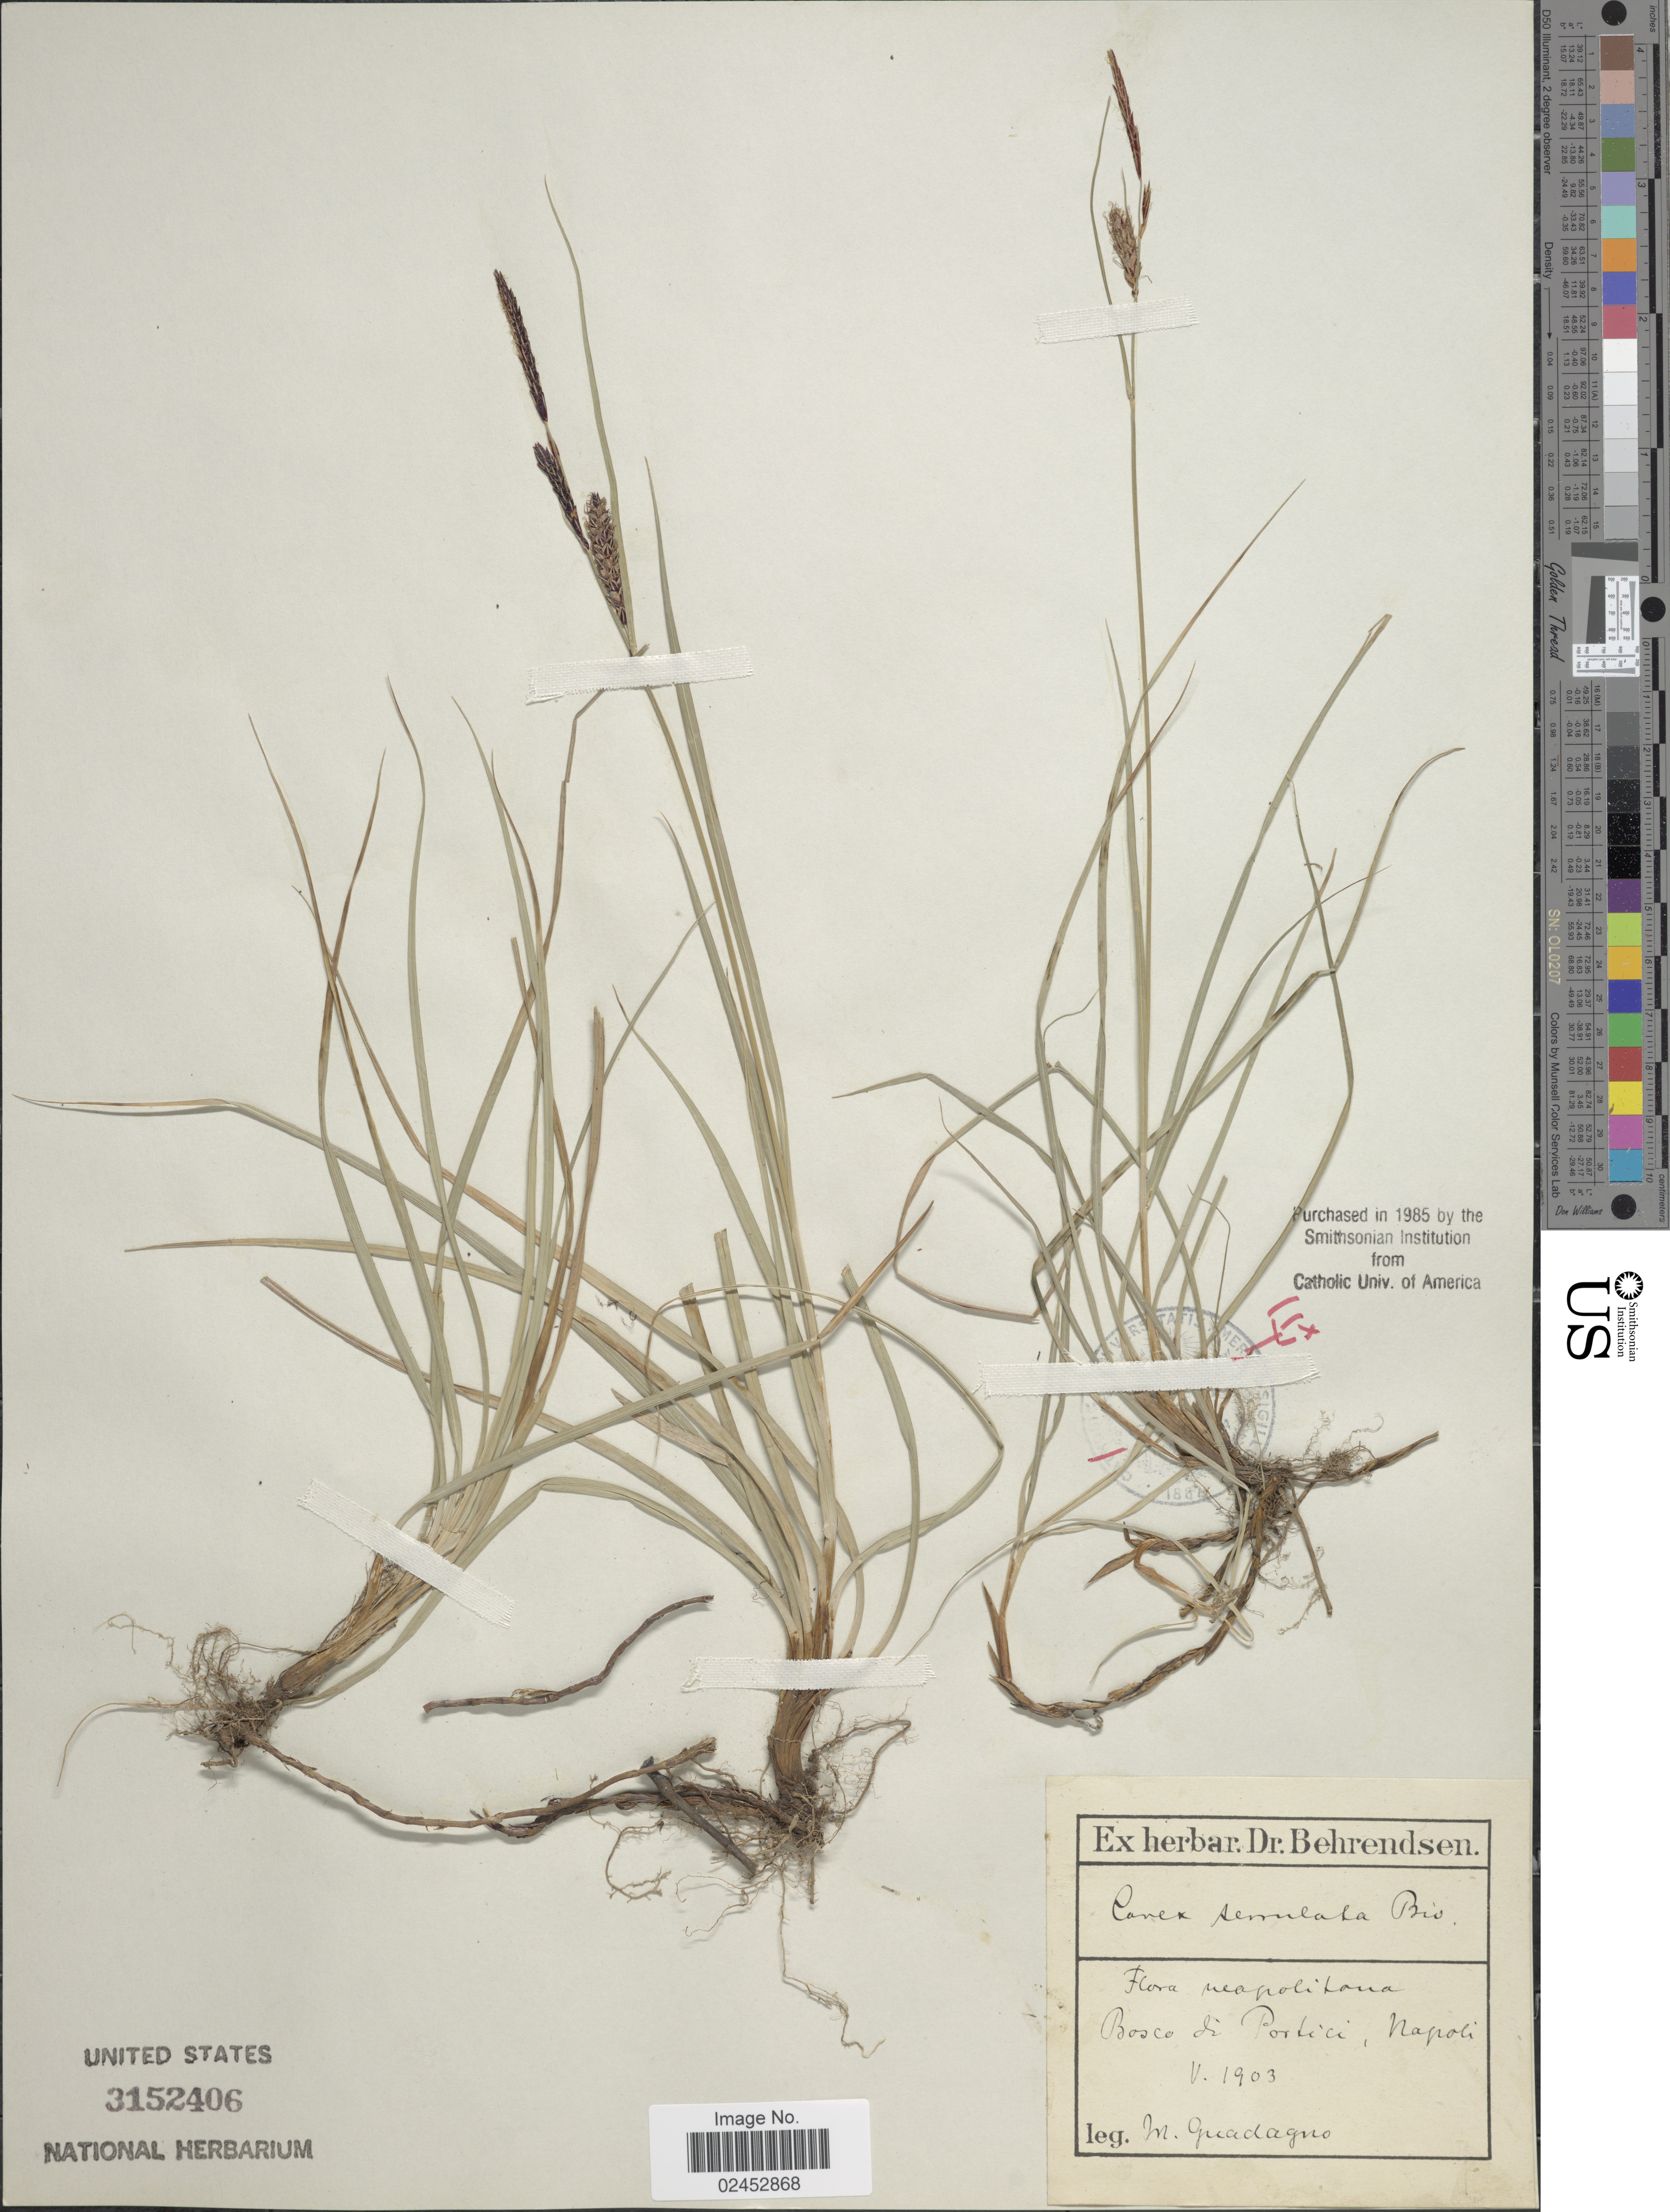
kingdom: Plantae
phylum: Tracheophyta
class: Liliopsida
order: Poales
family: Cyperaceae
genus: Carex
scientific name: Carex flacca subsp. erythrostachys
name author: (Hoppe) Holub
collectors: M. Guadagno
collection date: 1903-05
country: Italy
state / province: Campania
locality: Neopolitana, Bosco di Portici, Napoli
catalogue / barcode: US 3152406